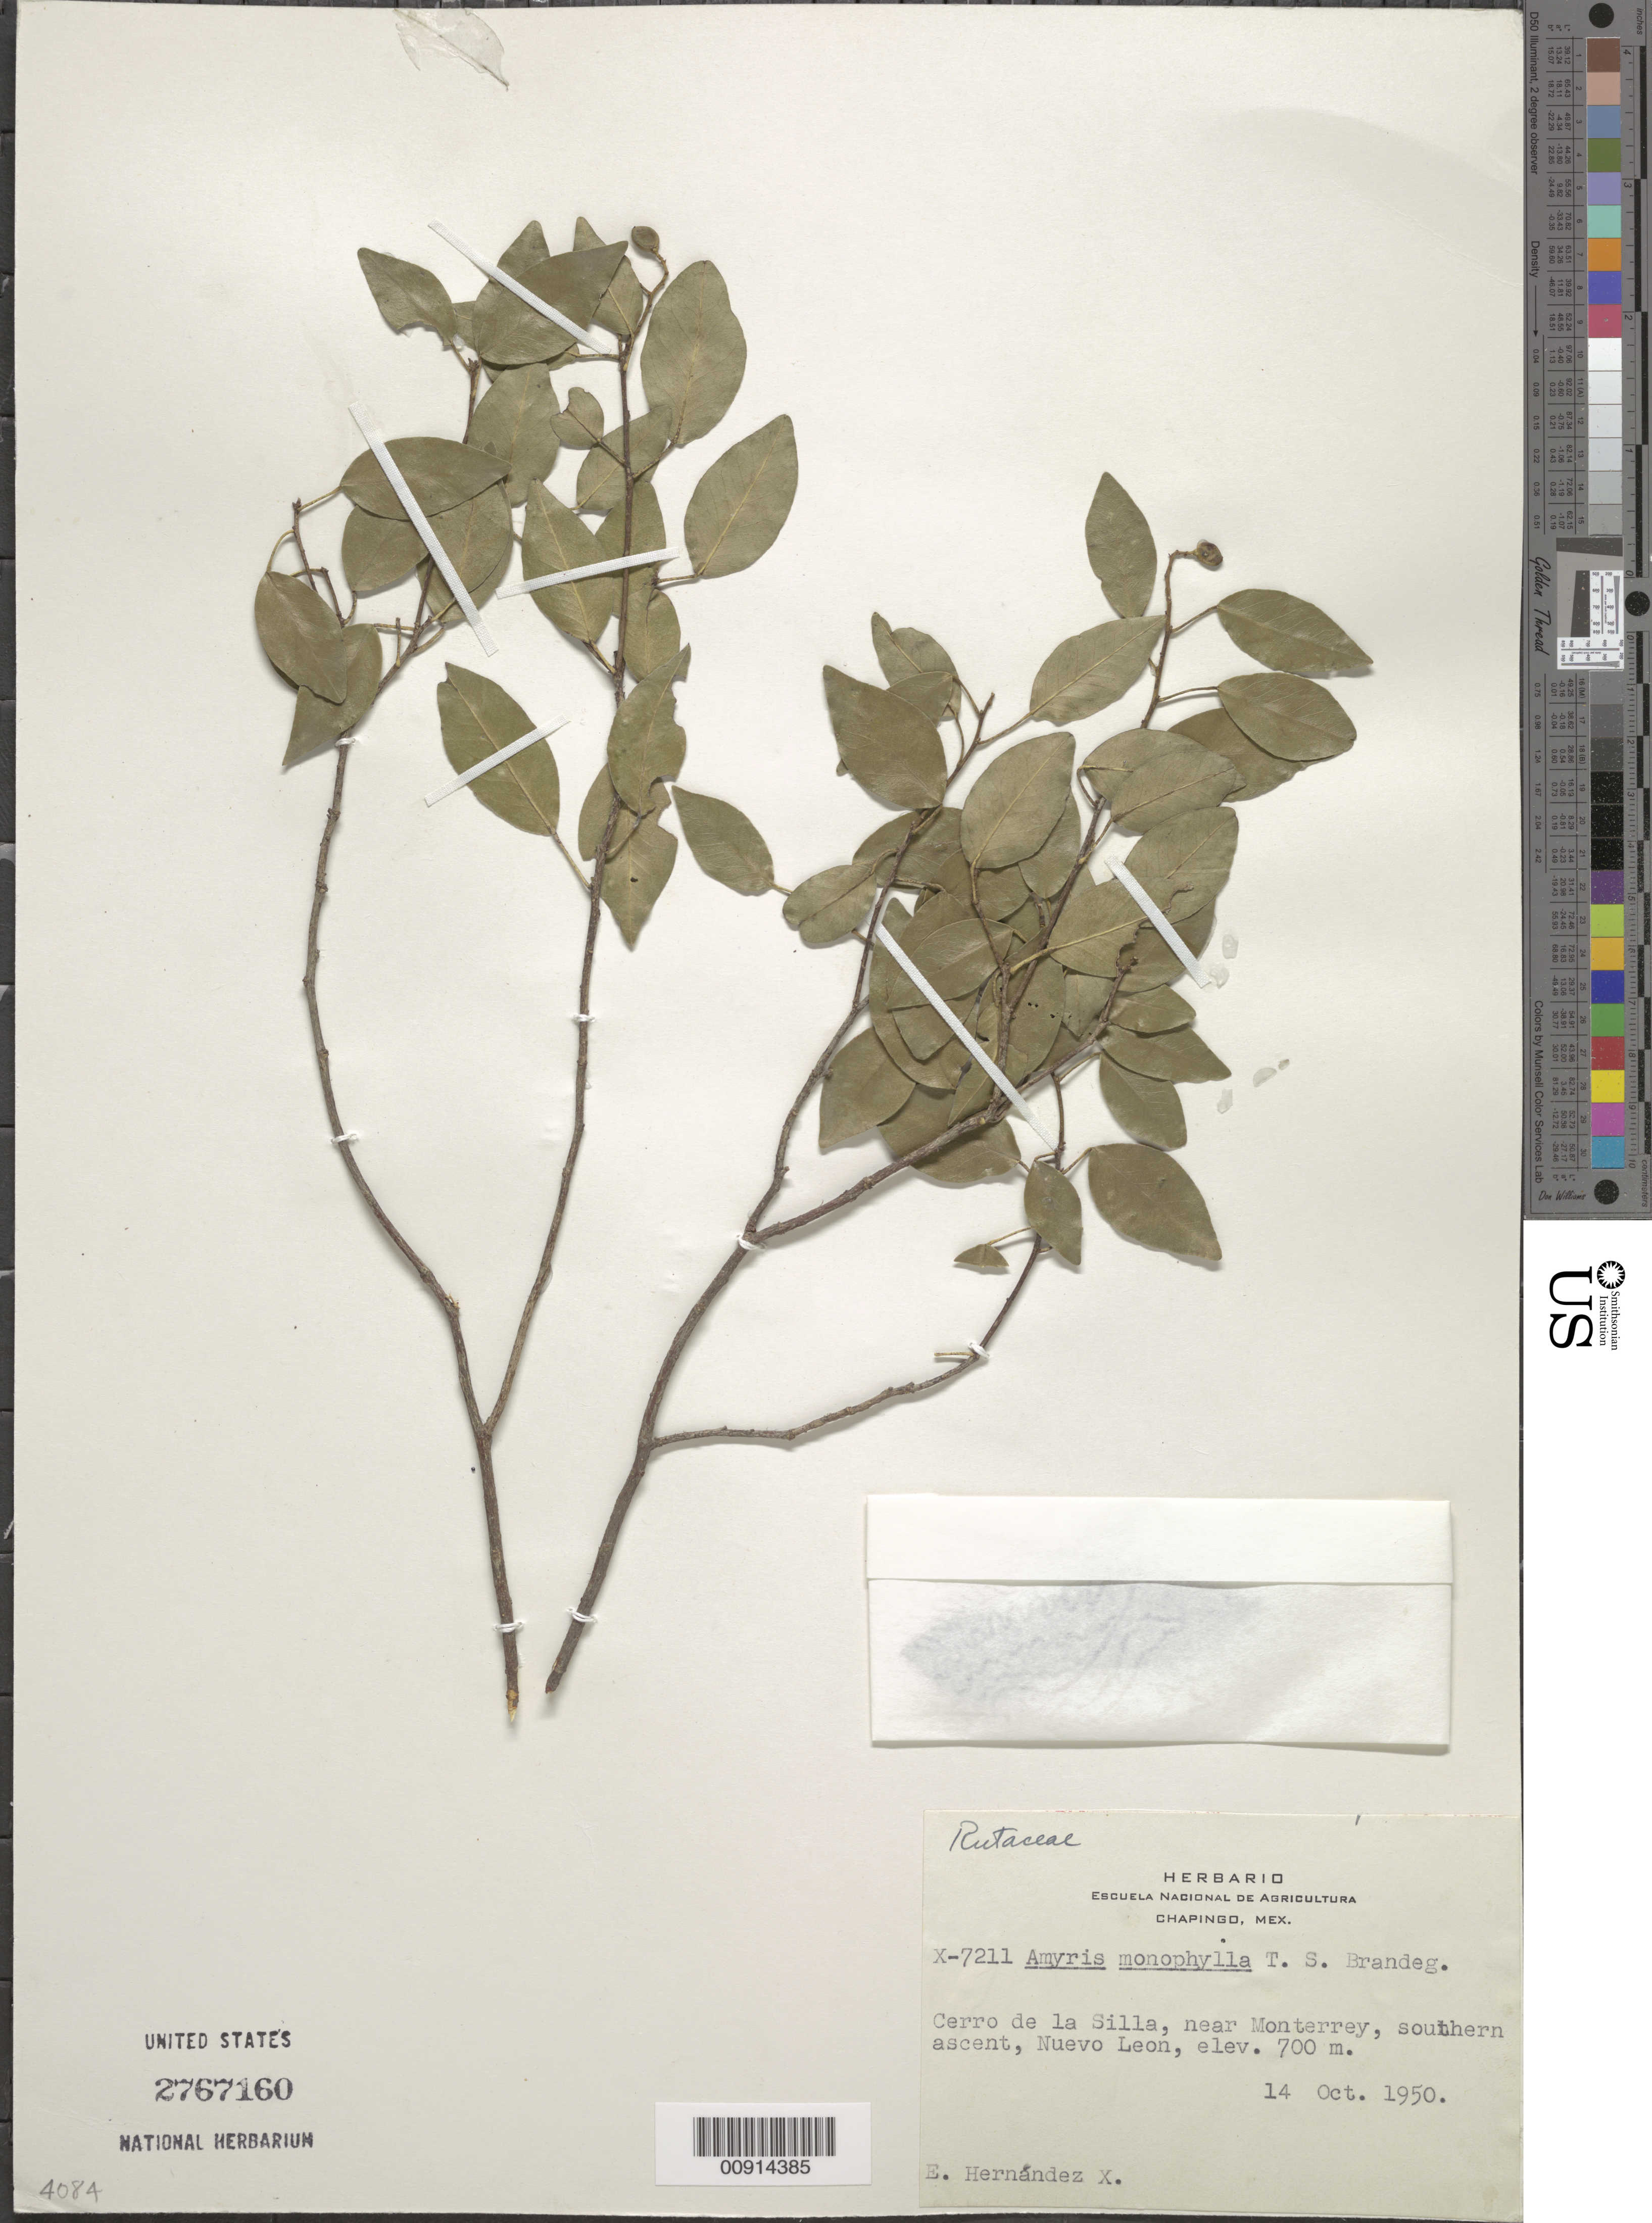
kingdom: Plantae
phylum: Tracheophyta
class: Magnoliopsida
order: Sapindales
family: Rutaceae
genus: Amyris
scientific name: Amyris monophylla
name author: Brandegee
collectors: E. I. Hernández-X.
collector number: X-7211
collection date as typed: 14 Oct 1950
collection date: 1950-10-14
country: Mexico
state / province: Nuevo León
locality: Cerro de la Silla, near Monterrey, southern ascent, Nuevo León.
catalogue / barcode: US 2767160